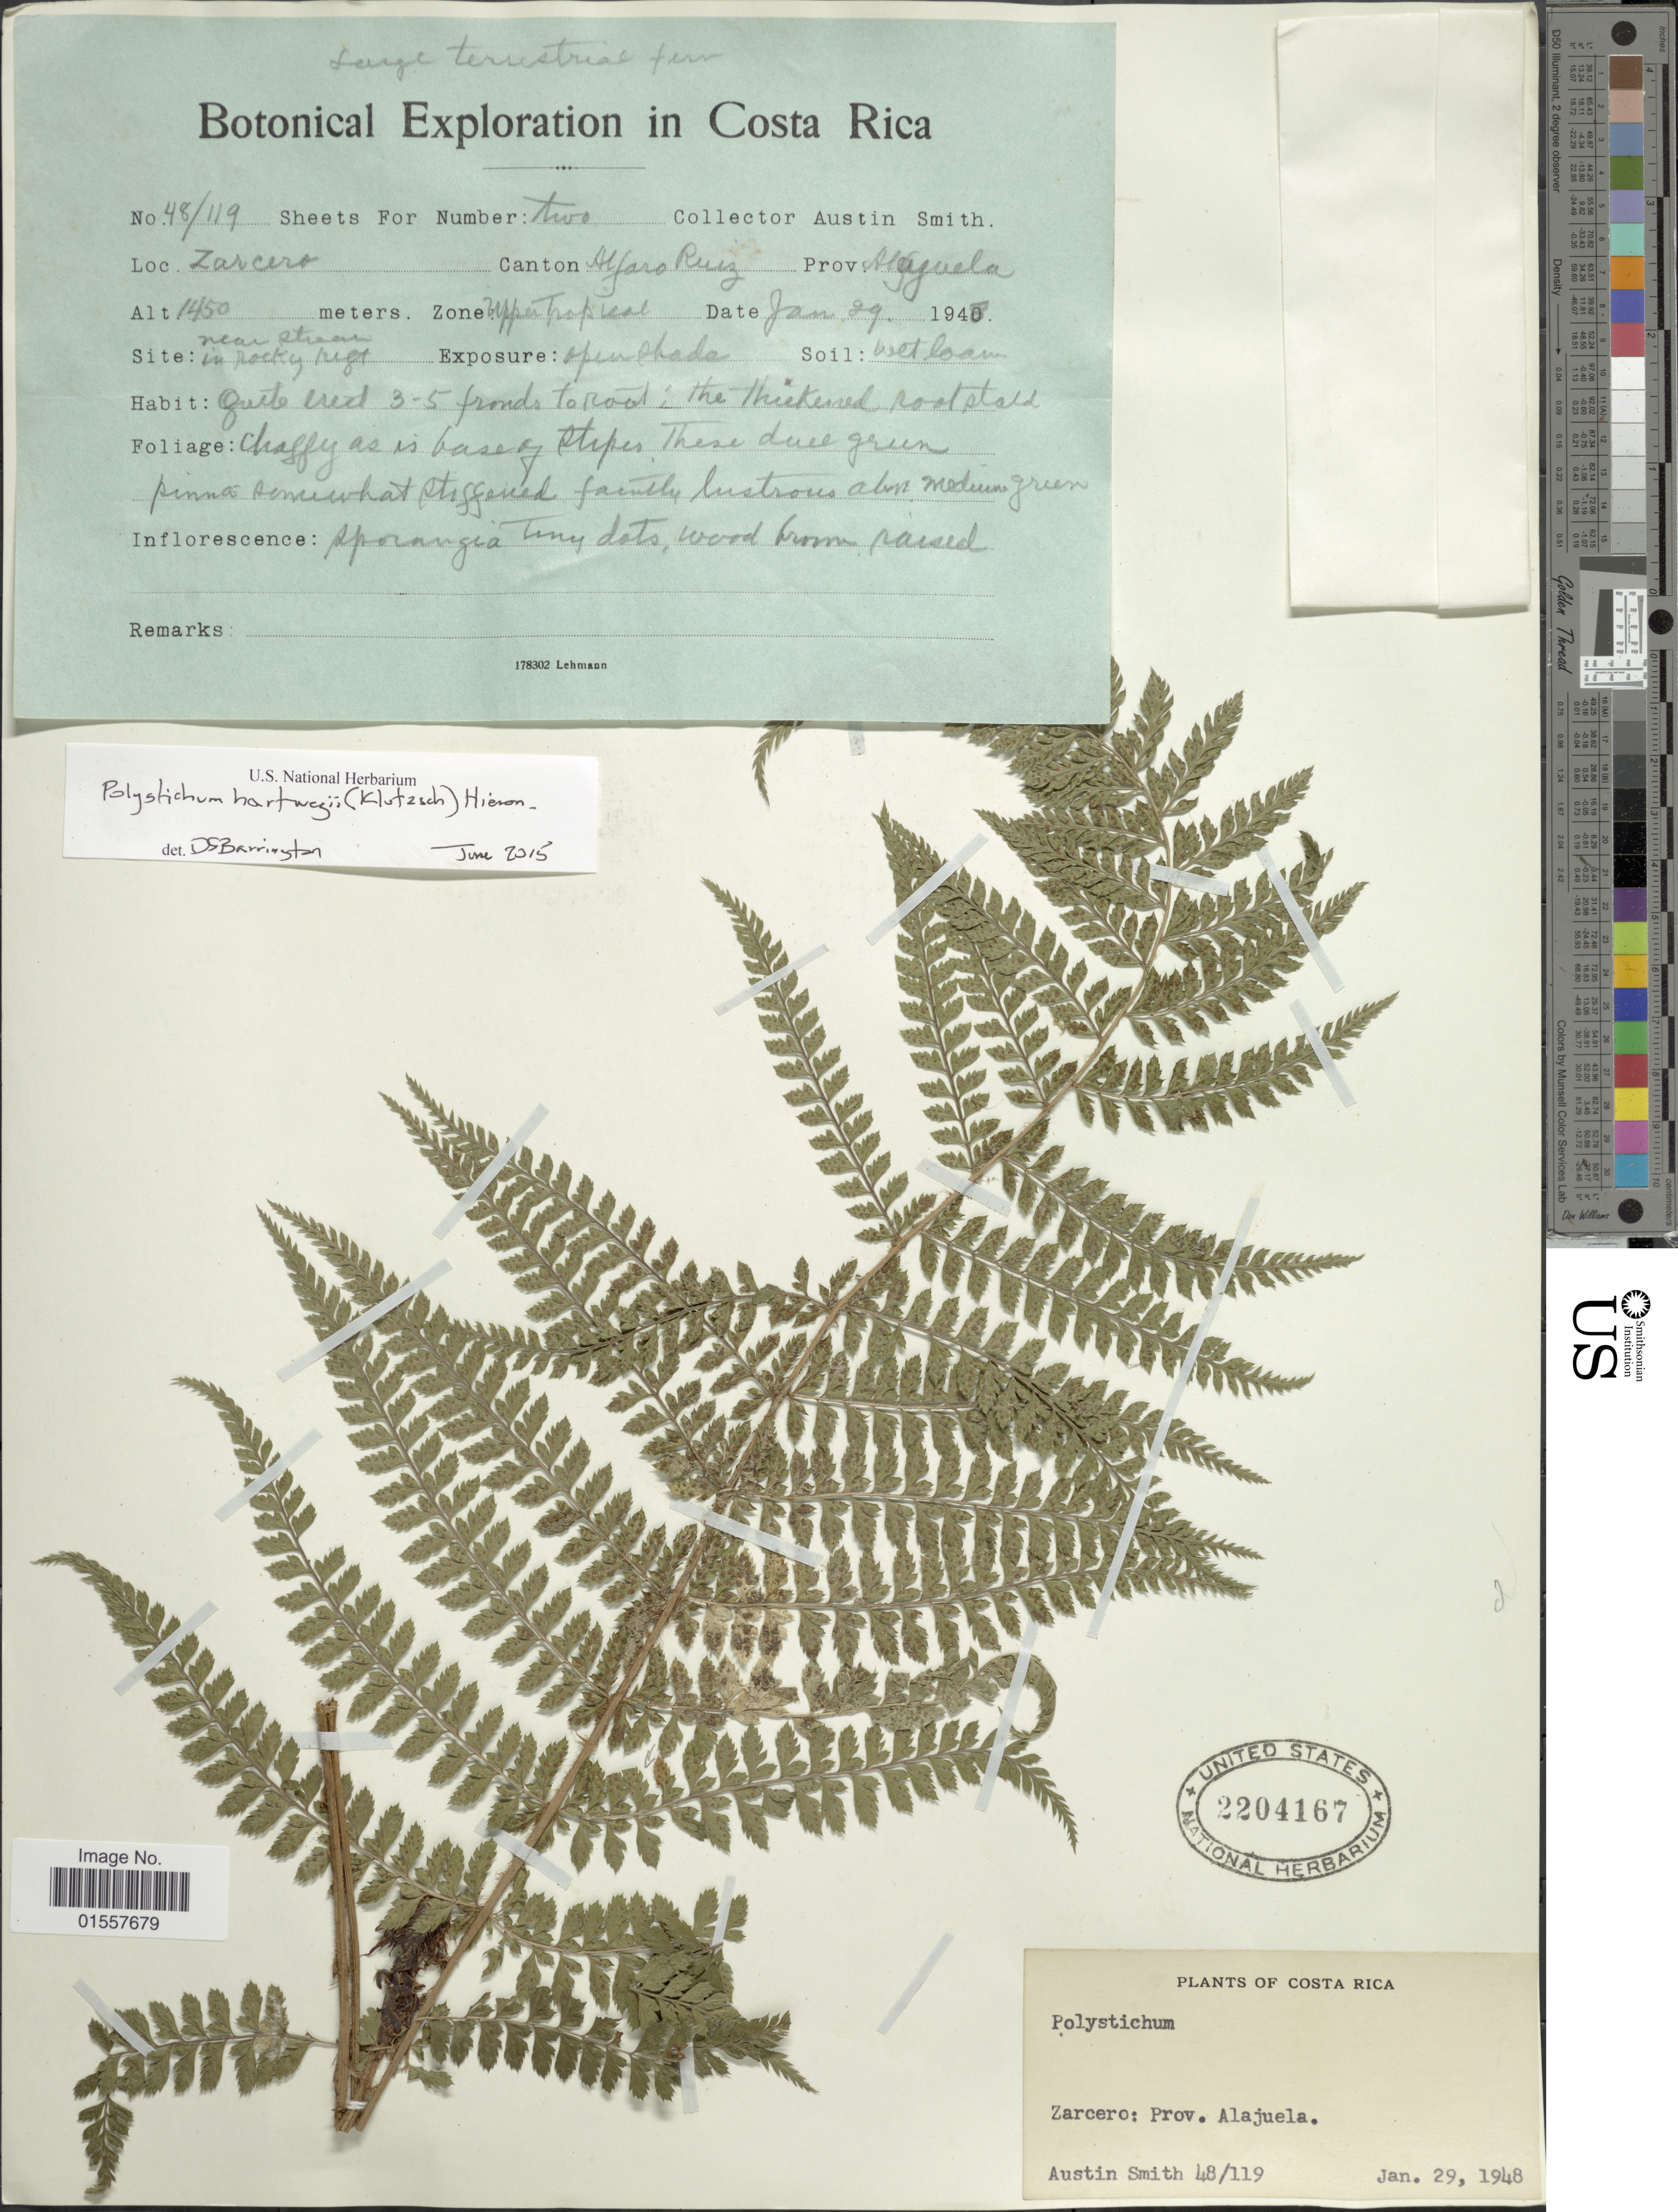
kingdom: Plantae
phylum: Tracheophyta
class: Polypodiopsida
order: Polypodiales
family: Dryopteridaceae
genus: Polystichum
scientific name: Polystichum hartwegii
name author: (Klotzsch) Hieron.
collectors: Aust P. Smith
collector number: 48/119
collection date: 1948-01-29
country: Costa Rica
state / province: Alajuela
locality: Zarcero: Prov. Alajuela, Canton Alfaro Ruiz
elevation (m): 1450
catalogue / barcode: US 2204167